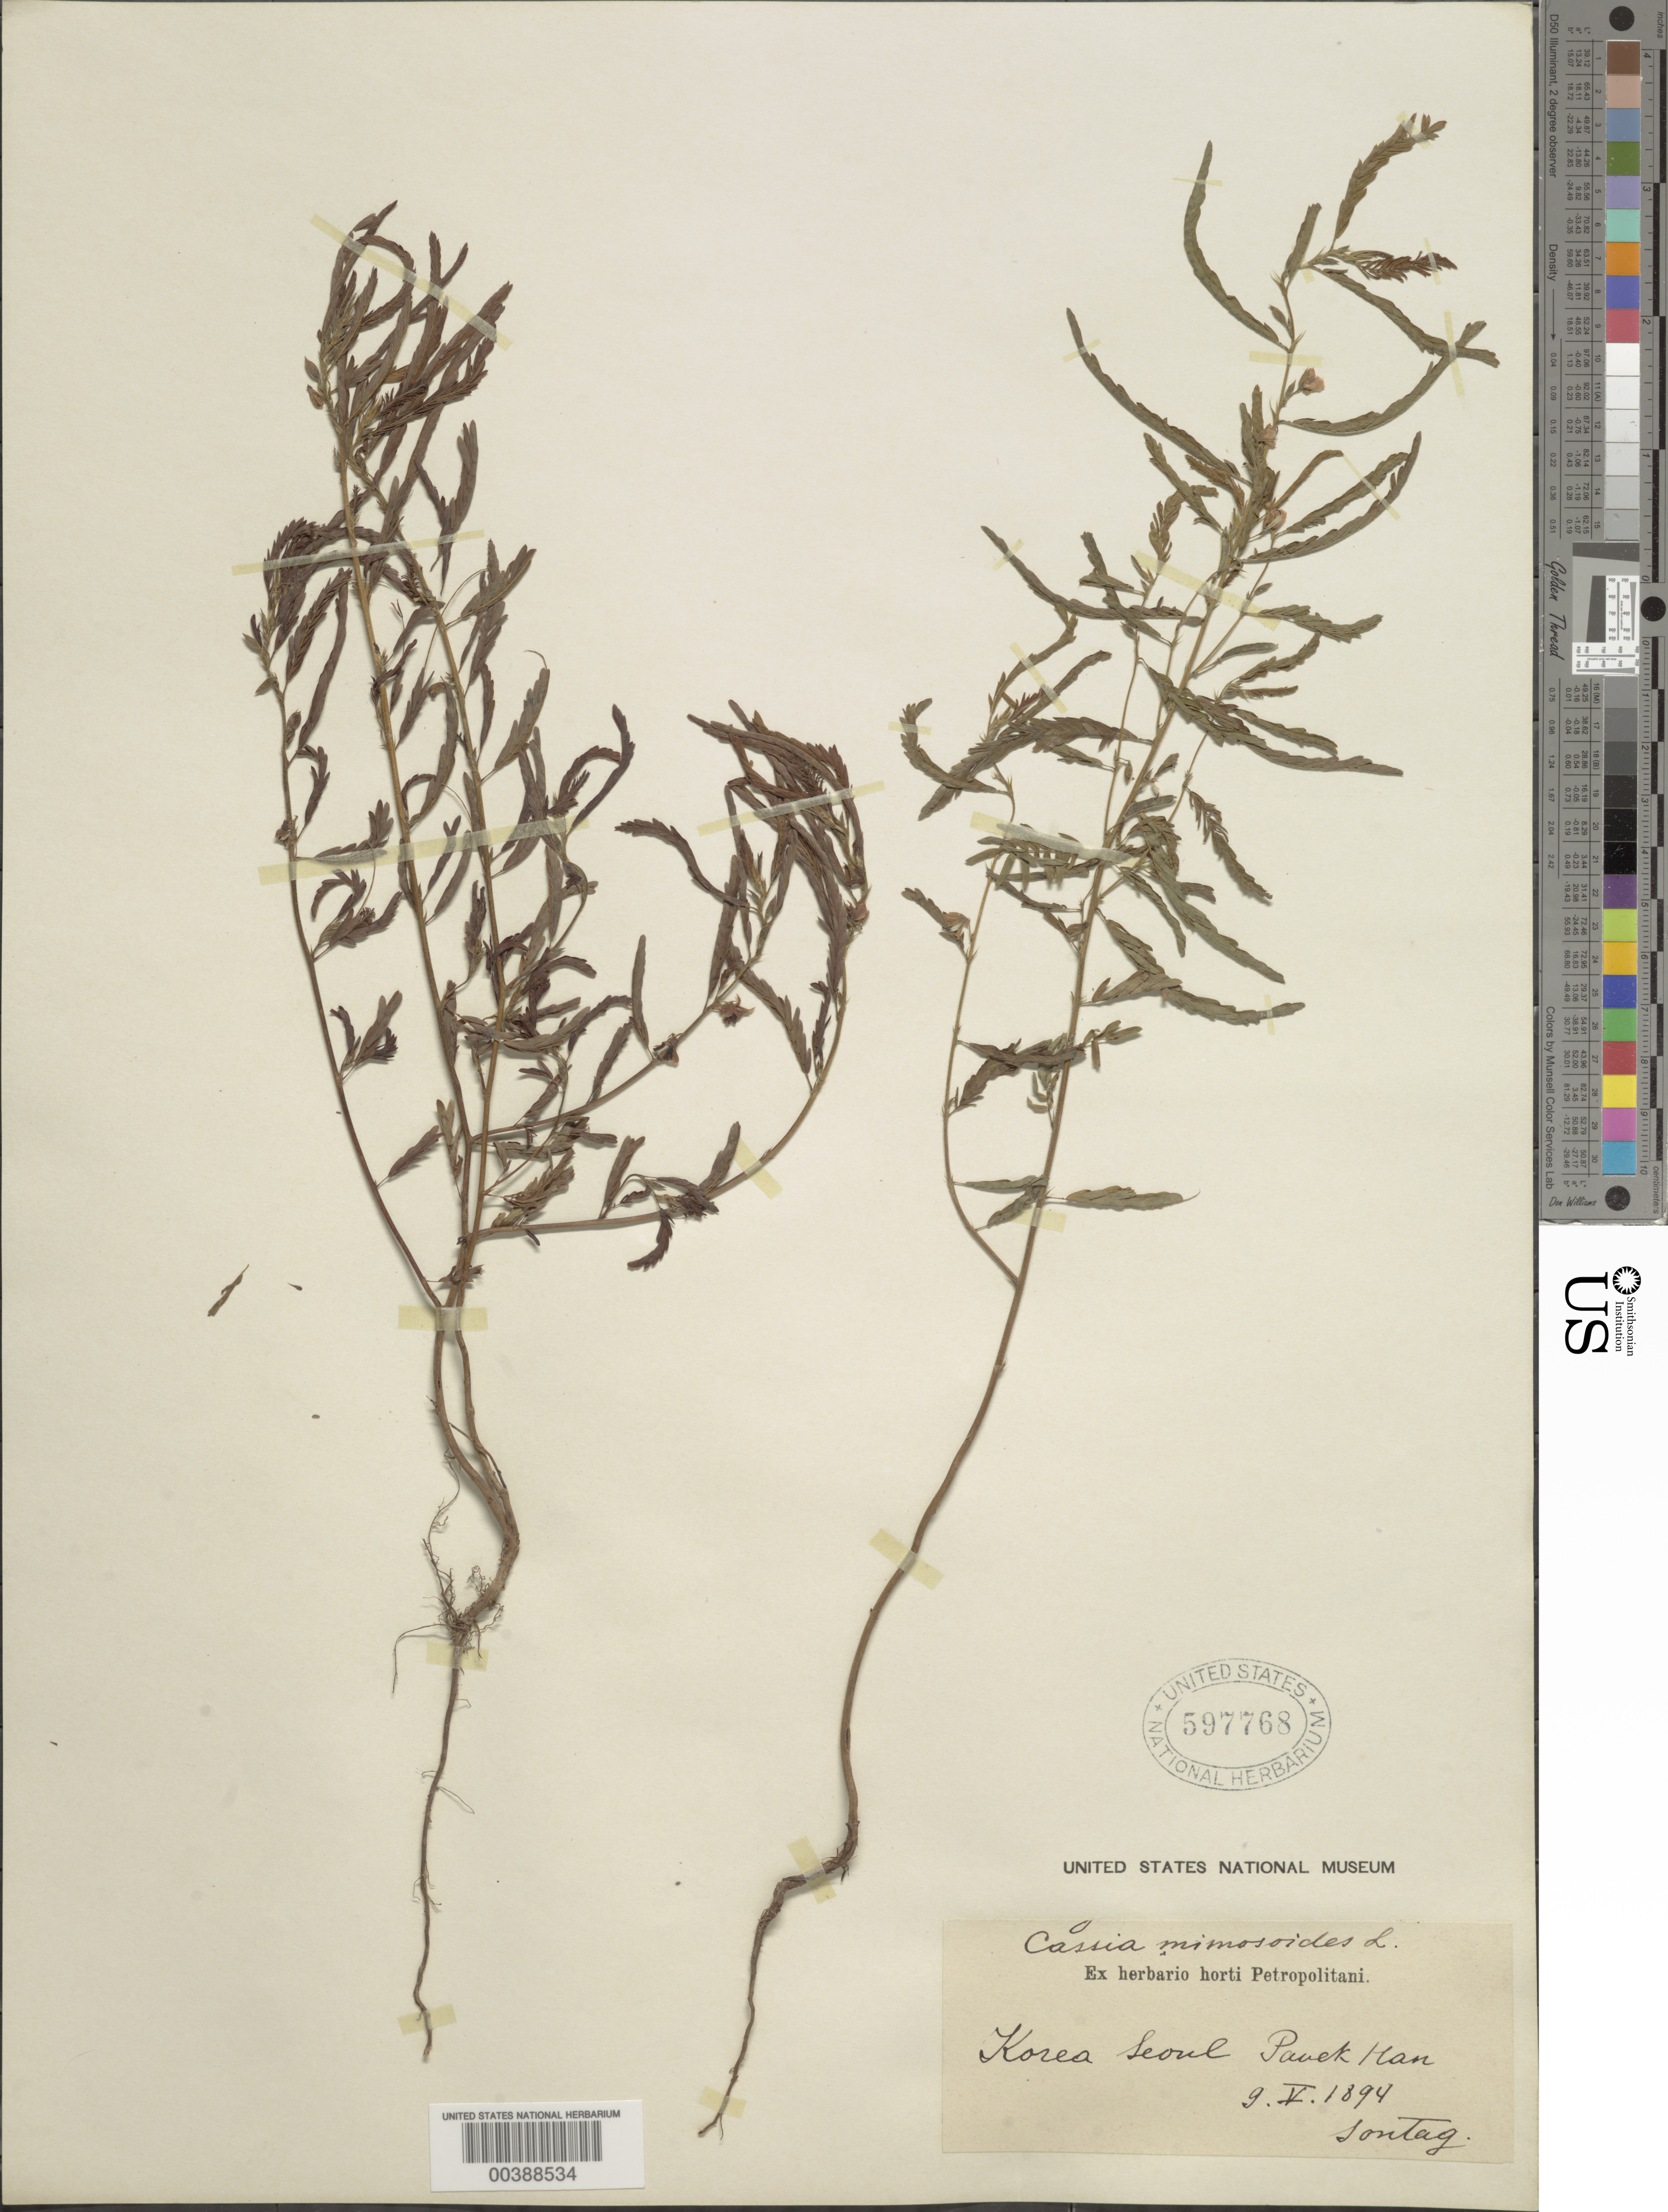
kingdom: Plantae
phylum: Tracheophyta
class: Magnoliopsida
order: Fabales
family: Fabaceae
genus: Chamaecrista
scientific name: Chamaecrista mimosoides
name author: (L.) Greene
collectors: -. Sontag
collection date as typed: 09 May 1894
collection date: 1894-05-09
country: South Korea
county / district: Soul-t'ukpyolsi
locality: Seoul, Pauck Han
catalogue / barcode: US 597768